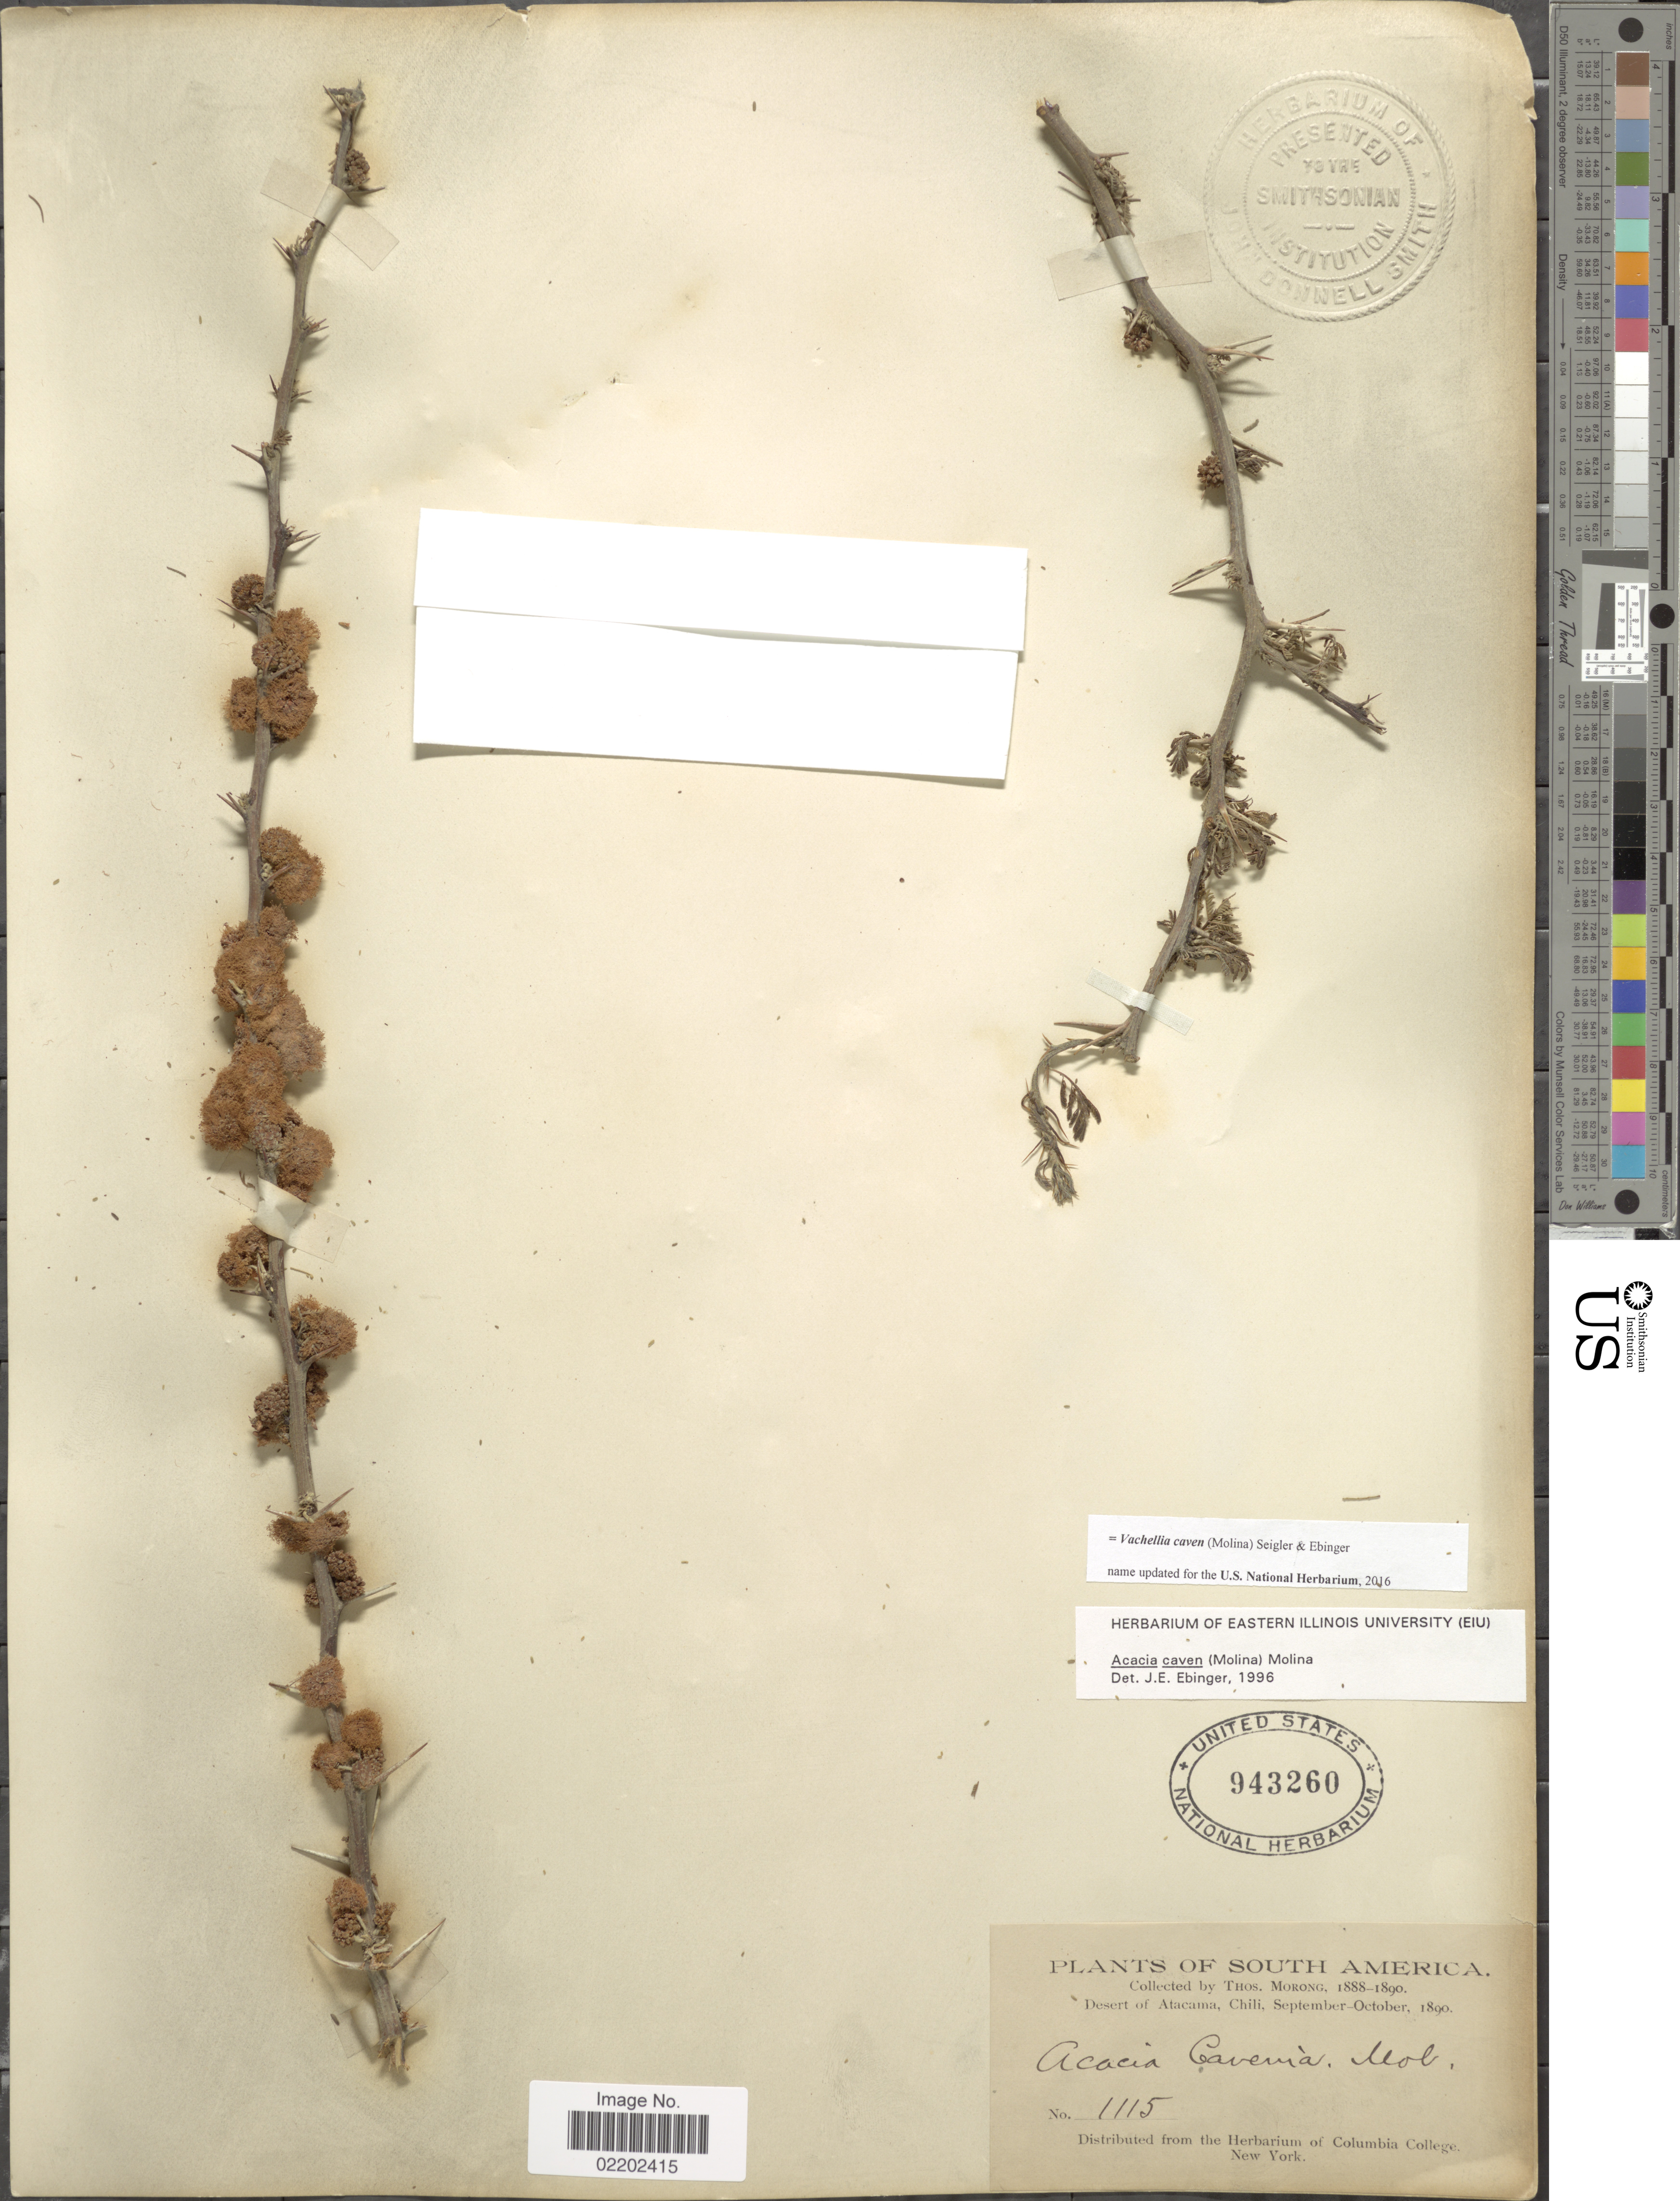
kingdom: Plantae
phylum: Tracheophyta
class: Magnoliopsida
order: Fabales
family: Fabaceae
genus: Vachellia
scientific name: Vachellia caven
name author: (Molina) Seigler & Ebinger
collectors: T. Morong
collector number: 1115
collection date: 1890-09/1890-10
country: Chile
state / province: Atacama (III)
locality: Desert of Atacama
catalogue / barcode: US 943260